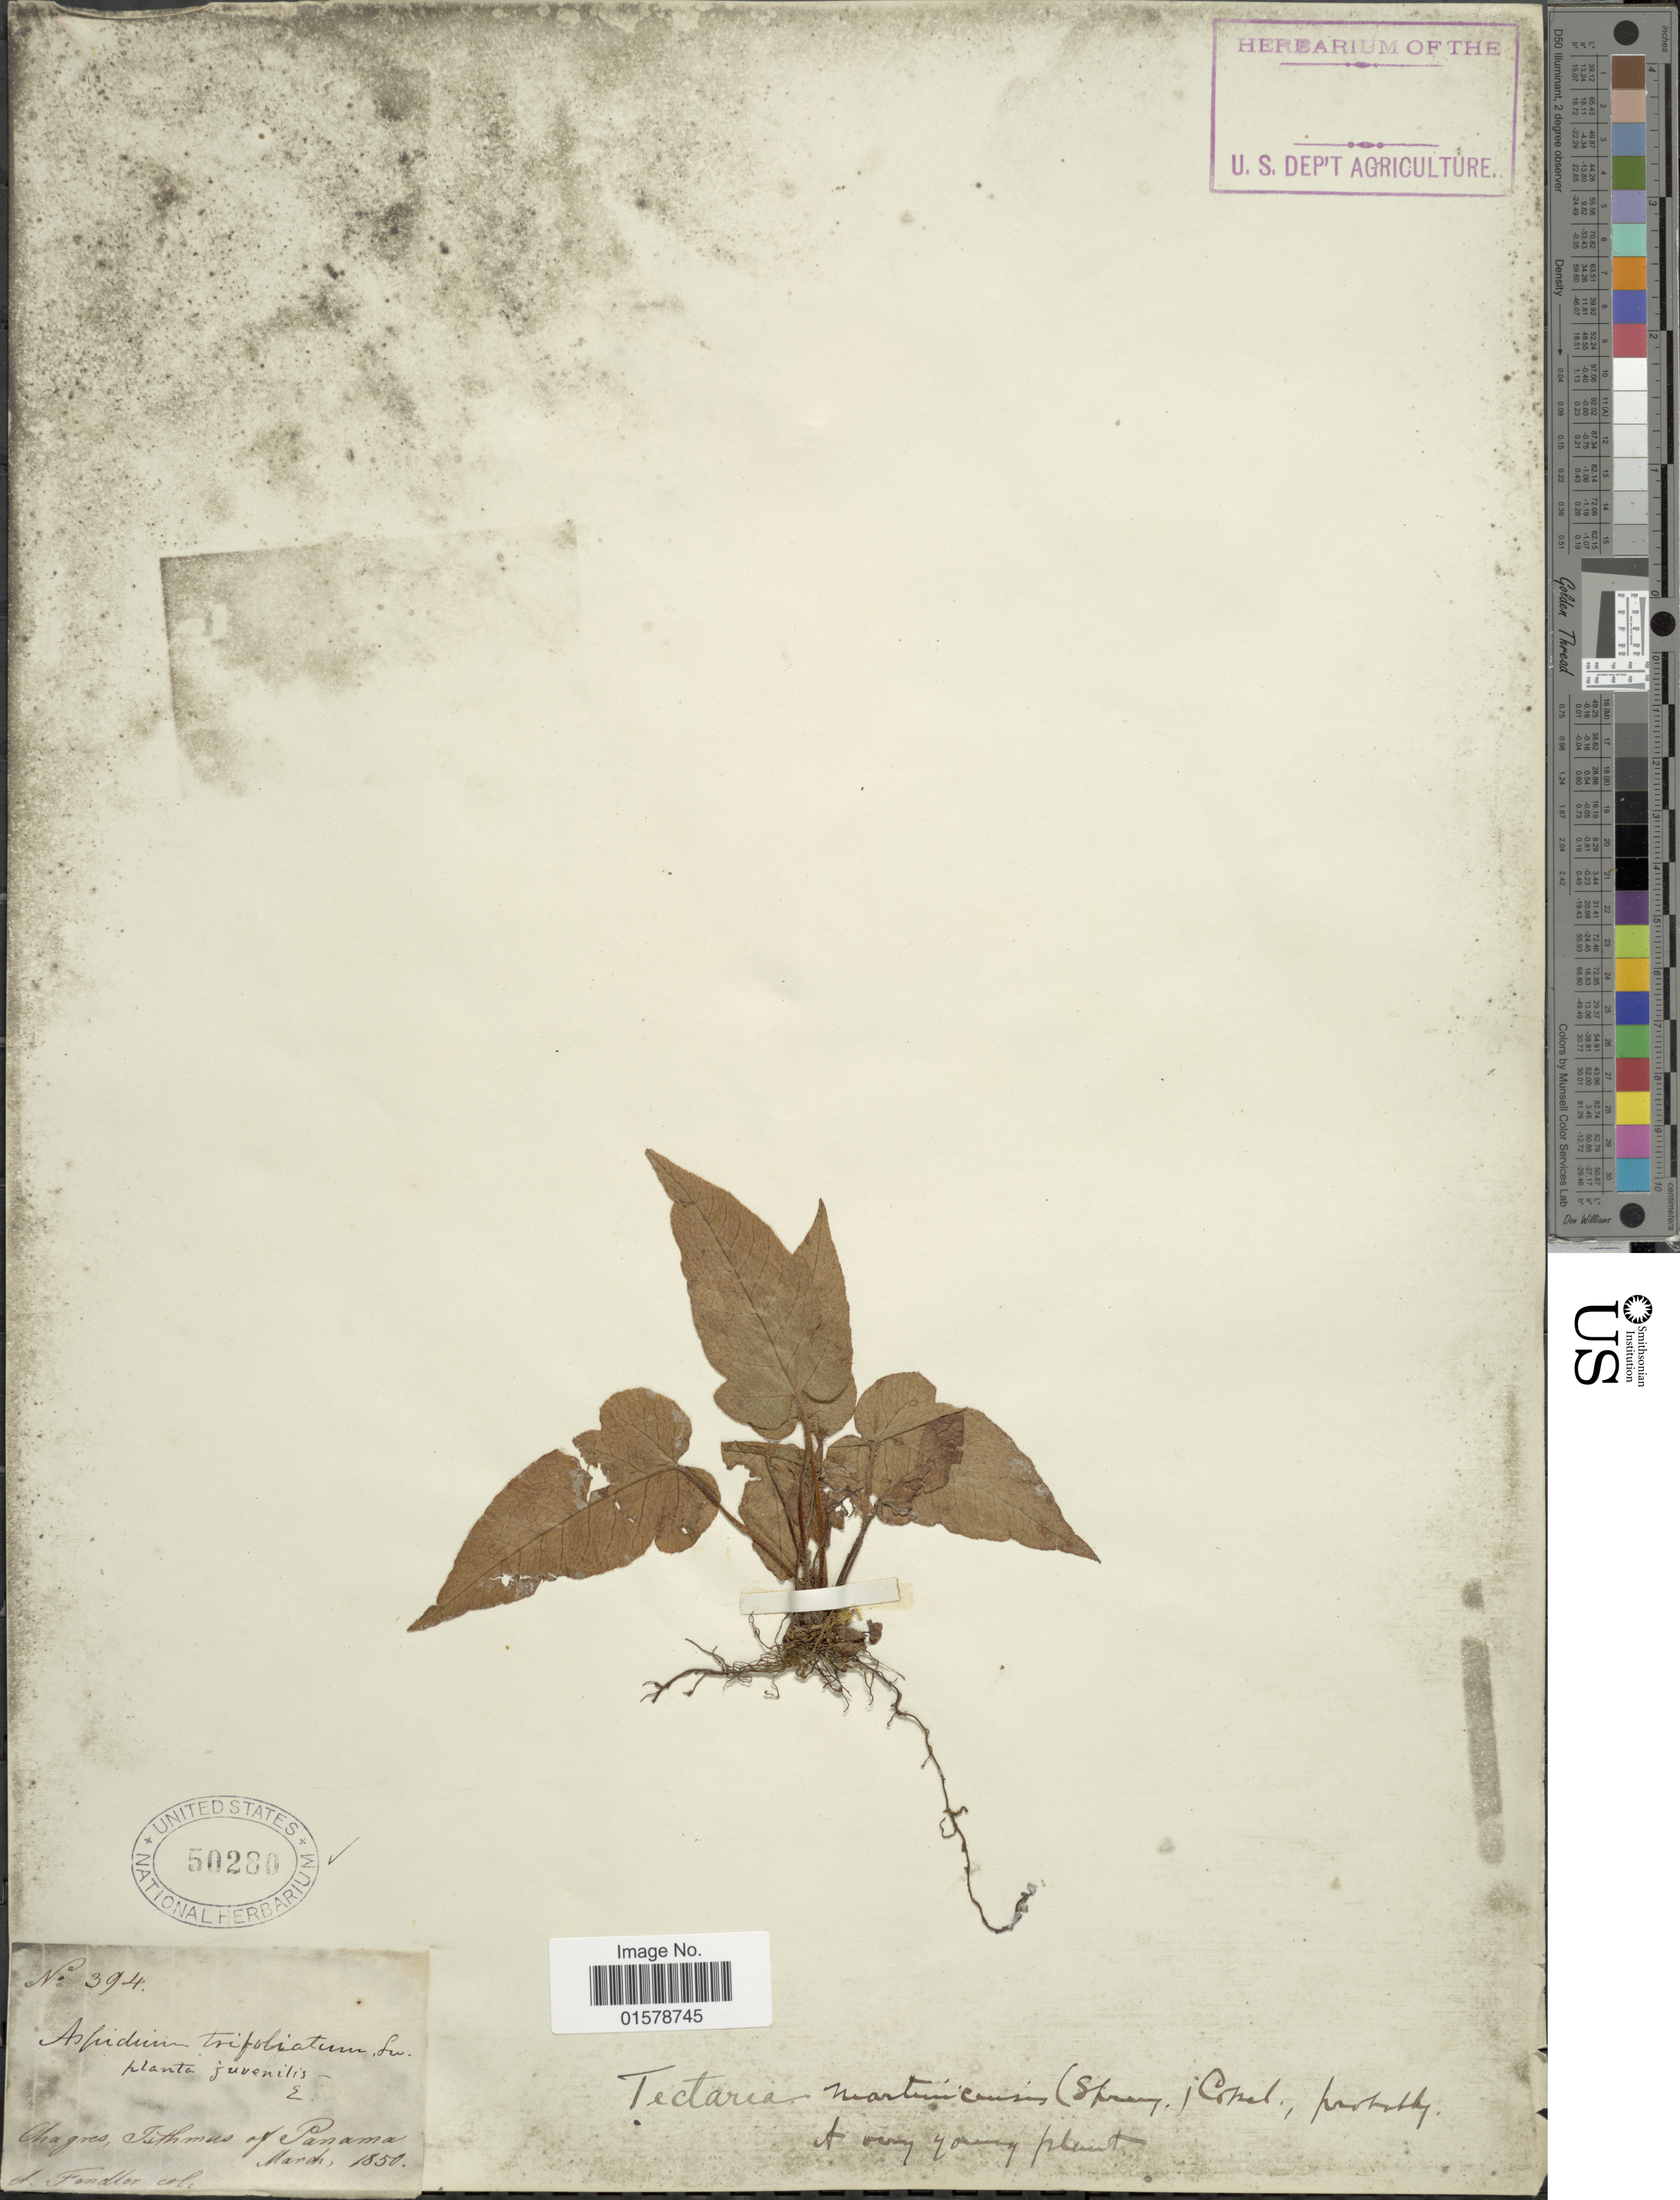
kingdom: Plantae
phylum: Tracheophyta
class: Polypodiopsida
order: Polypodiales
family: Tectariaceae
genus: Tectaria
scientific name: Tectaria pilosa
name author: (Fée) Maxon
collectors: A. Fondler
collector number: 394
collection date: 1850-03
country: Panama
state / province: Panamá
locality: Chagres, isthmus of Panama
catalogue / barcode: US 50280